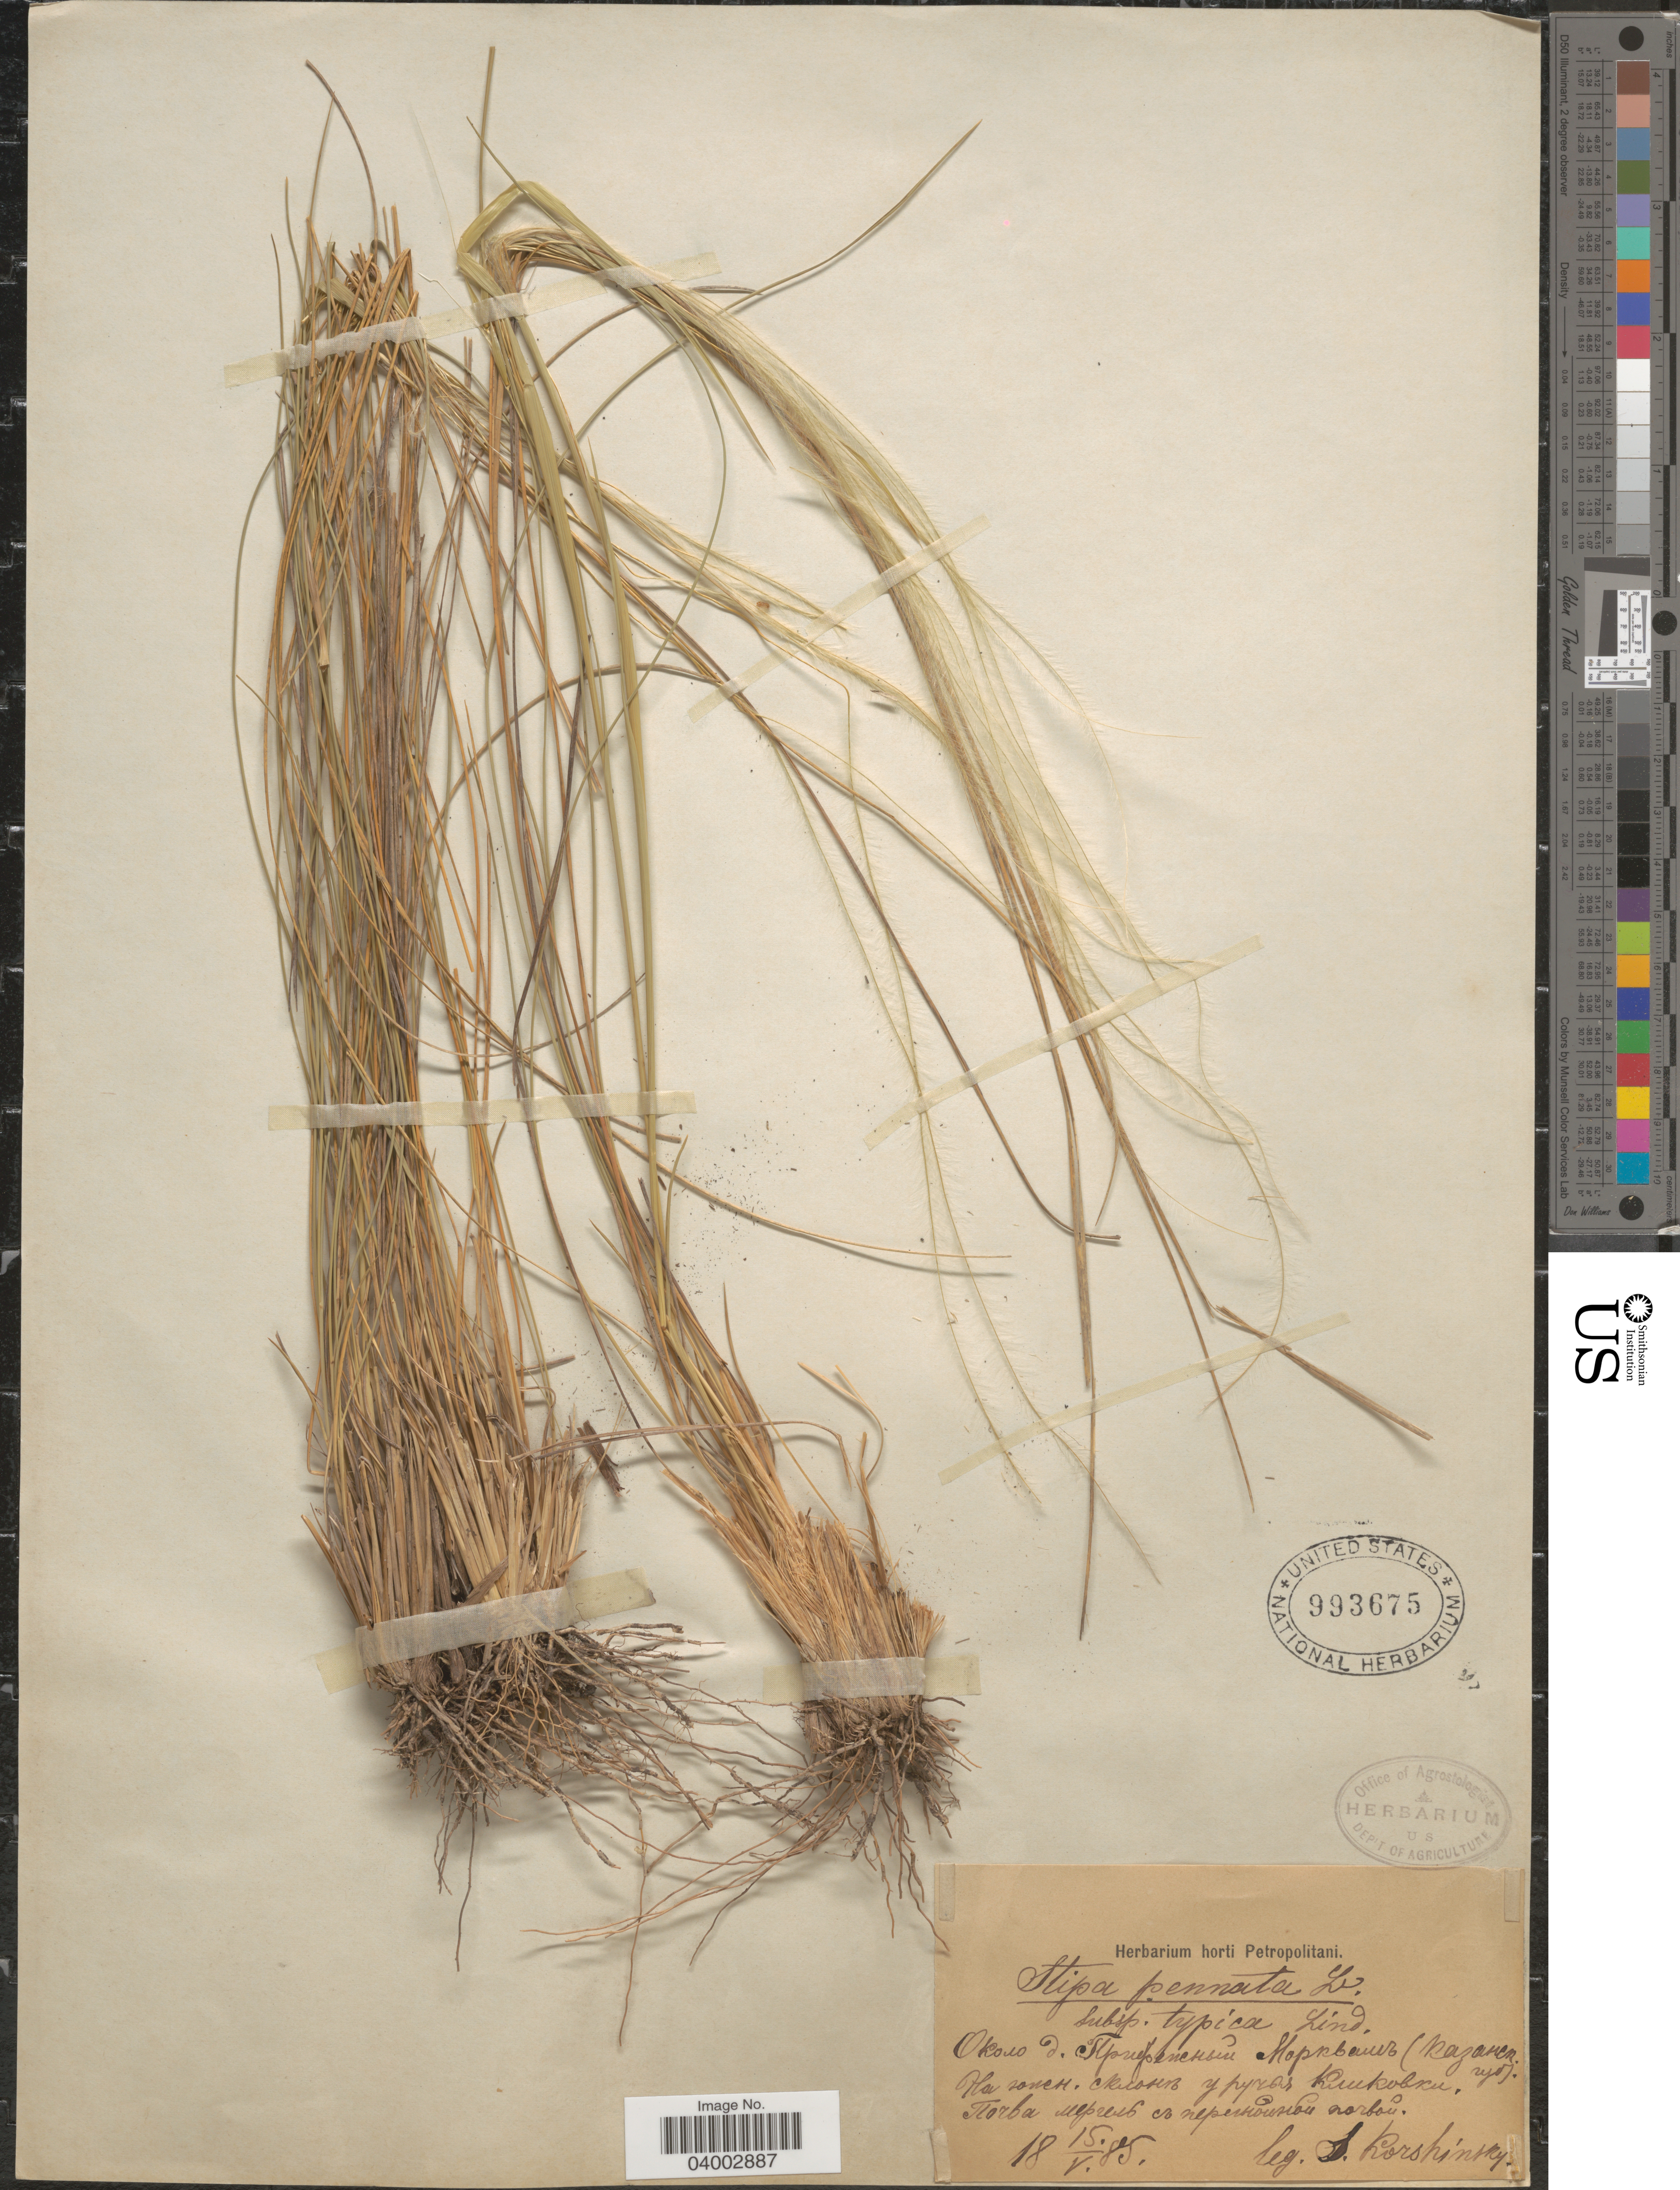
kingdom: Plantae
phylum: Tracheophyta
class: Liliopsida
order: Poales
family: Poaceae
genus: Stipa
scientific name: Stipa pennata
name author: L.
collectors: S. I. Korshinsky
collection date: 1885-05-15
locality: X.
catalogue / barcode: US 993675